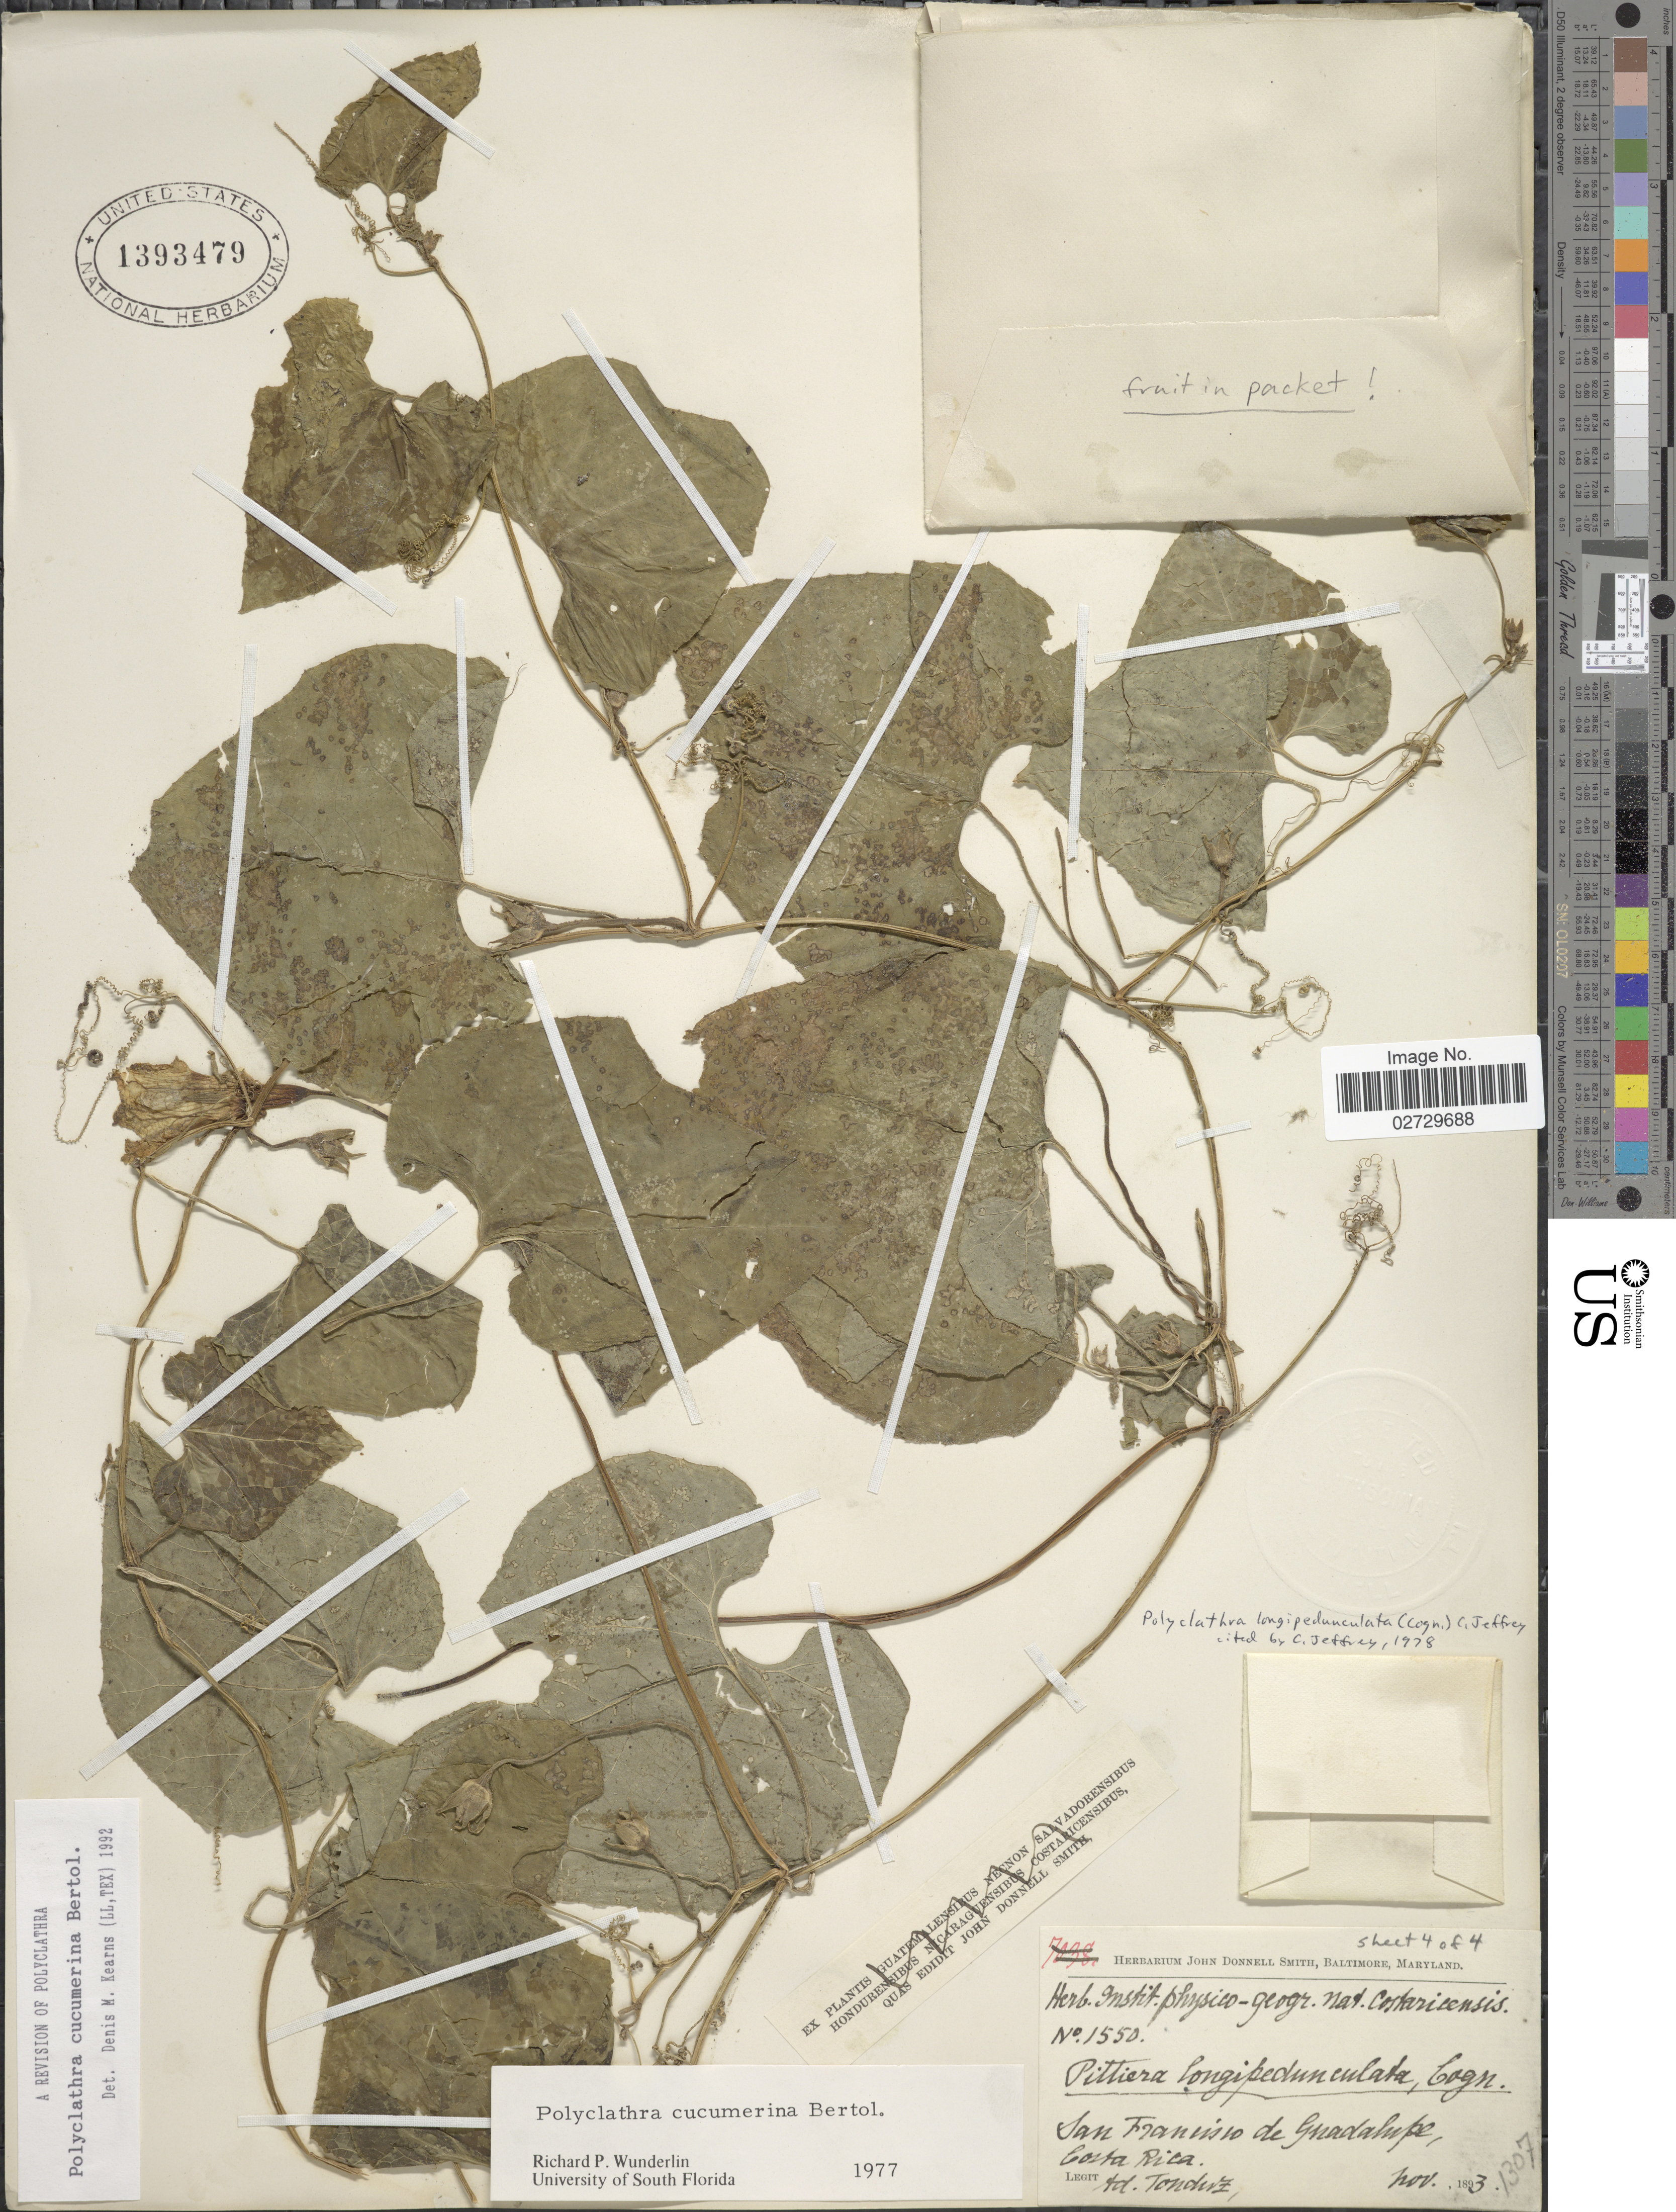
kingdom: Plantae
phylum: Tracheophyta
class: Magnoliopsida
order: Cucurbitales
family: Cucurbitaceae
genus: Polyclathra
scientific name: Polyclathra cucumerina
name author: Bertol.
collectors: A. Tonduz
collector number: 1550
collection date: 1893-11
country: Costa Rica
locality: San Francisco de Guadalupe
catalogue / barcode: US 1393479